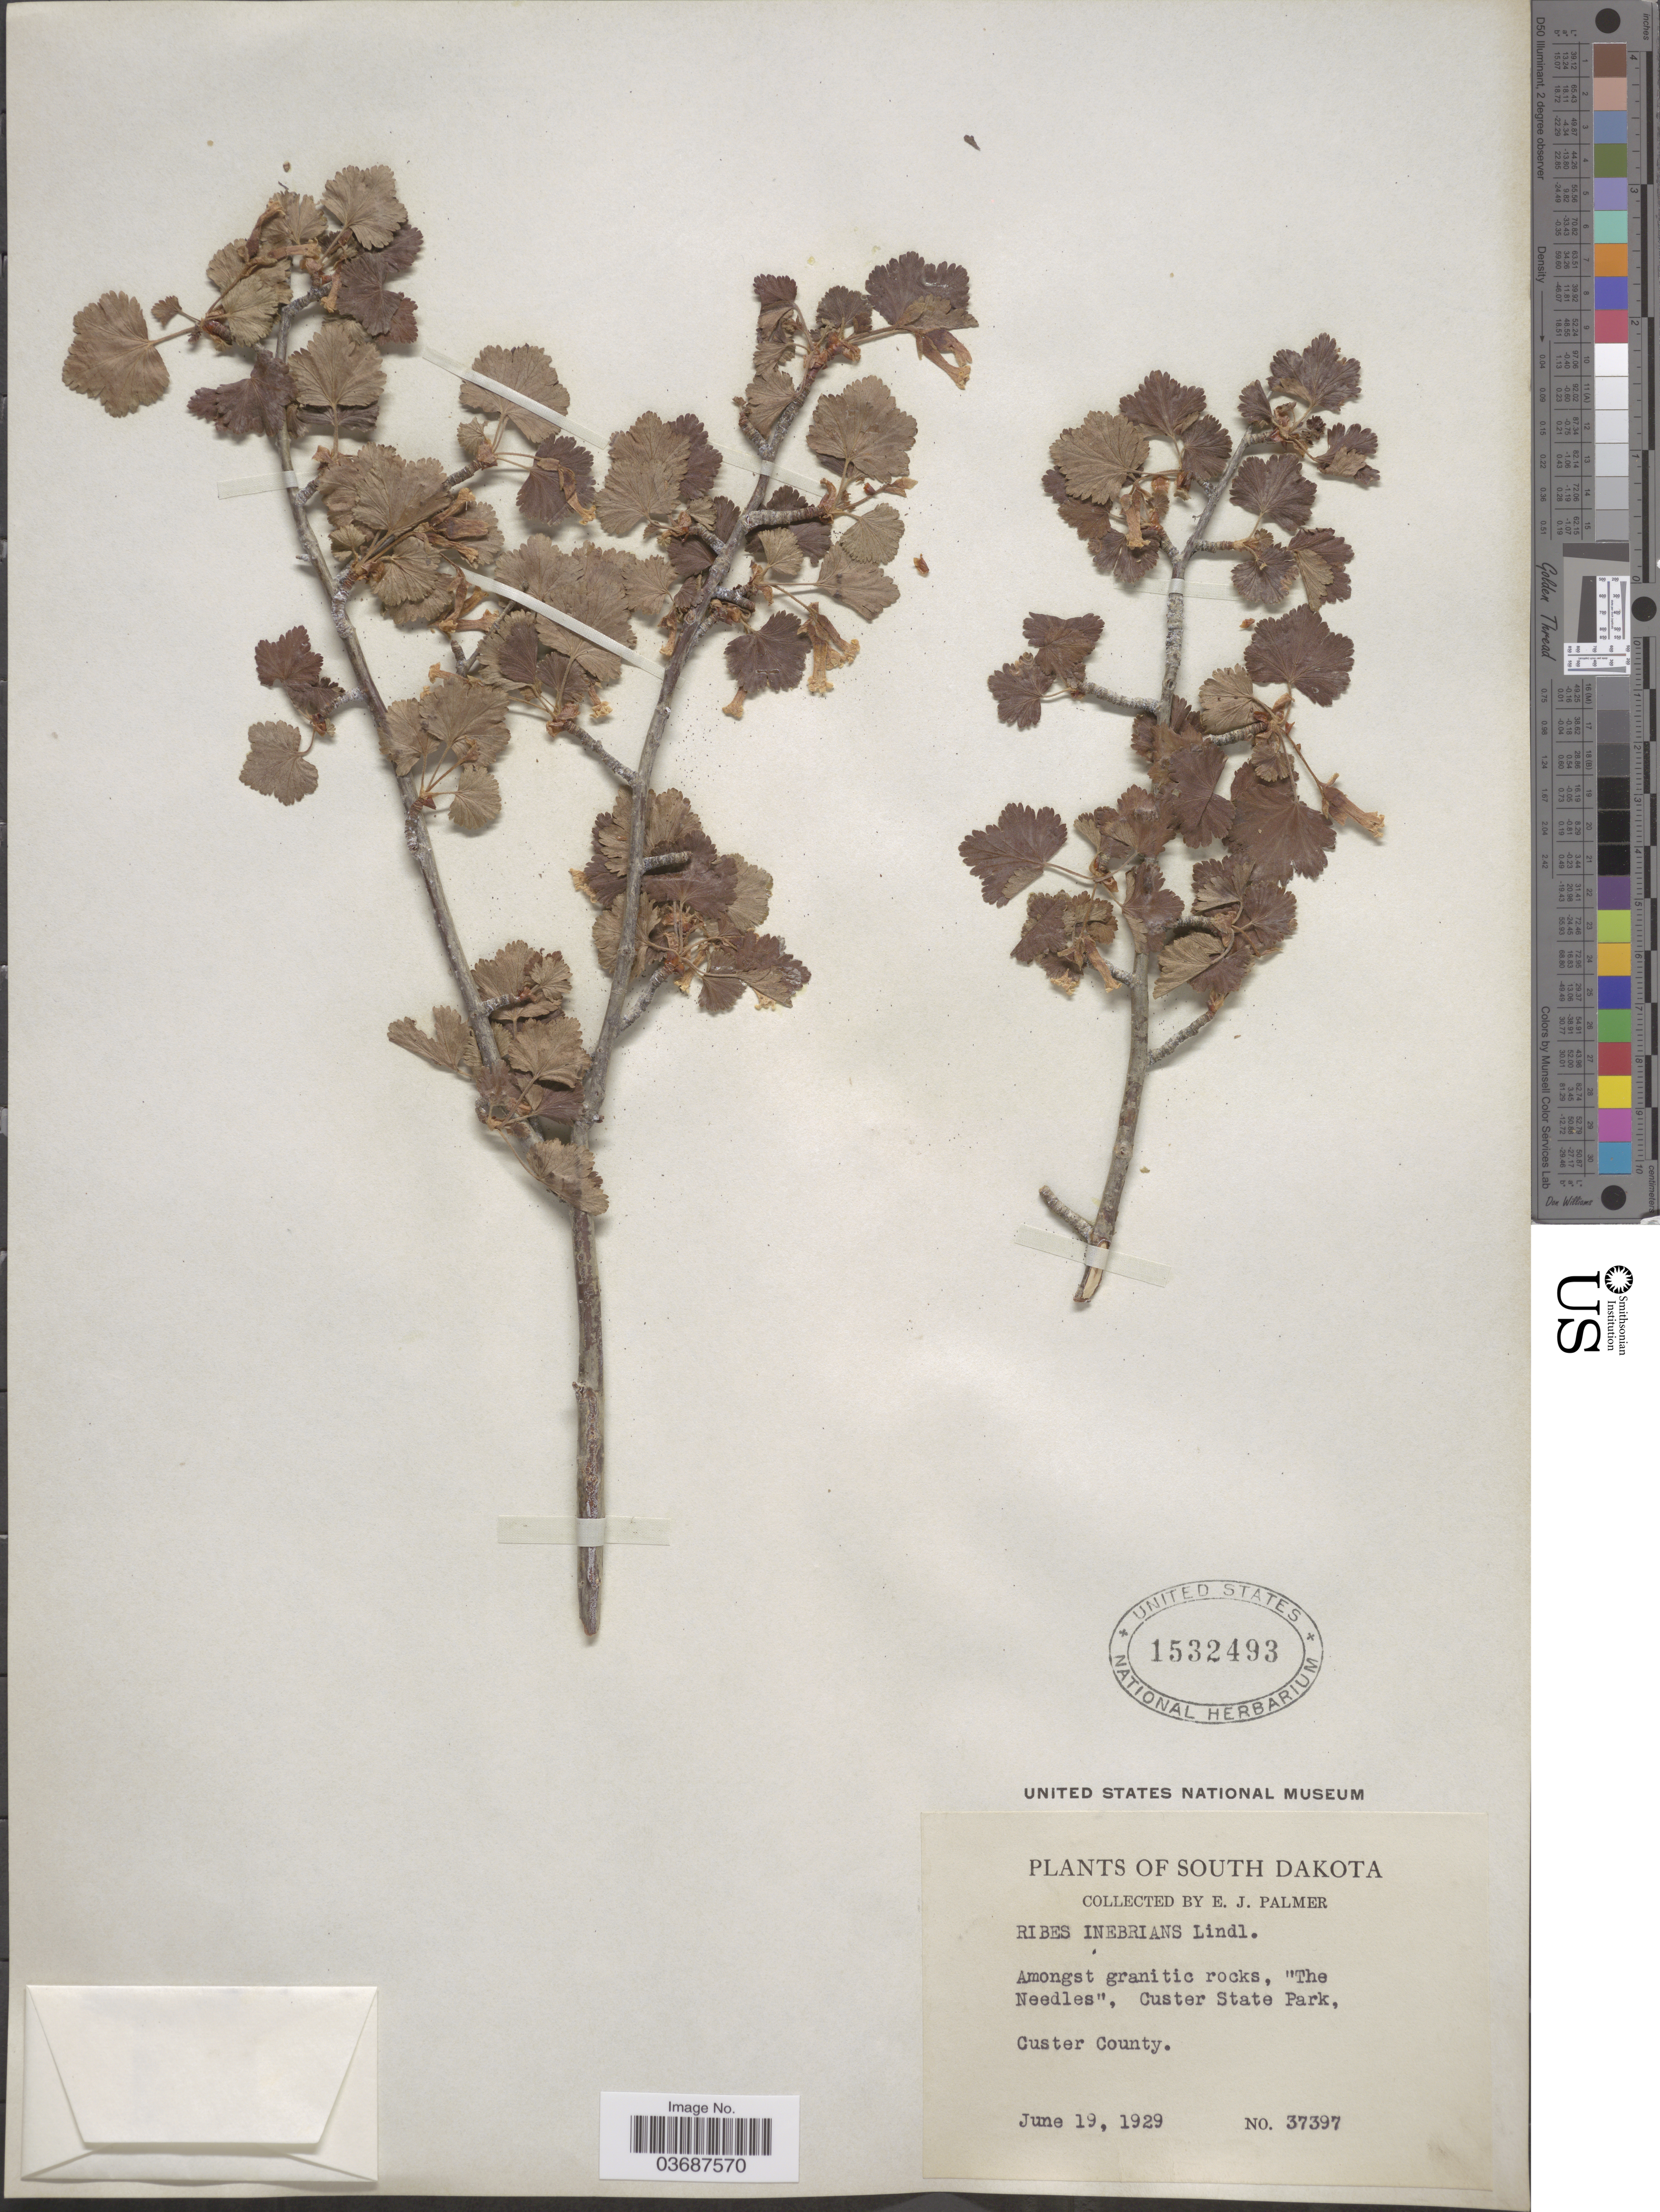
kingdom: Plantae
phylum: Tracheophyta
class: Magnoliopsida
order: Saxifragales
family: Grossulariaceae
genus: Ribes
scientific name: Ribes inebrians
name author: Lindl.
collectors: E. J. Palmer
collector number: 37397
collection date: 1929-06-19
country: United States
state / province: South Dakota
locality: The Needles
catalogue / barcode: US 1532493